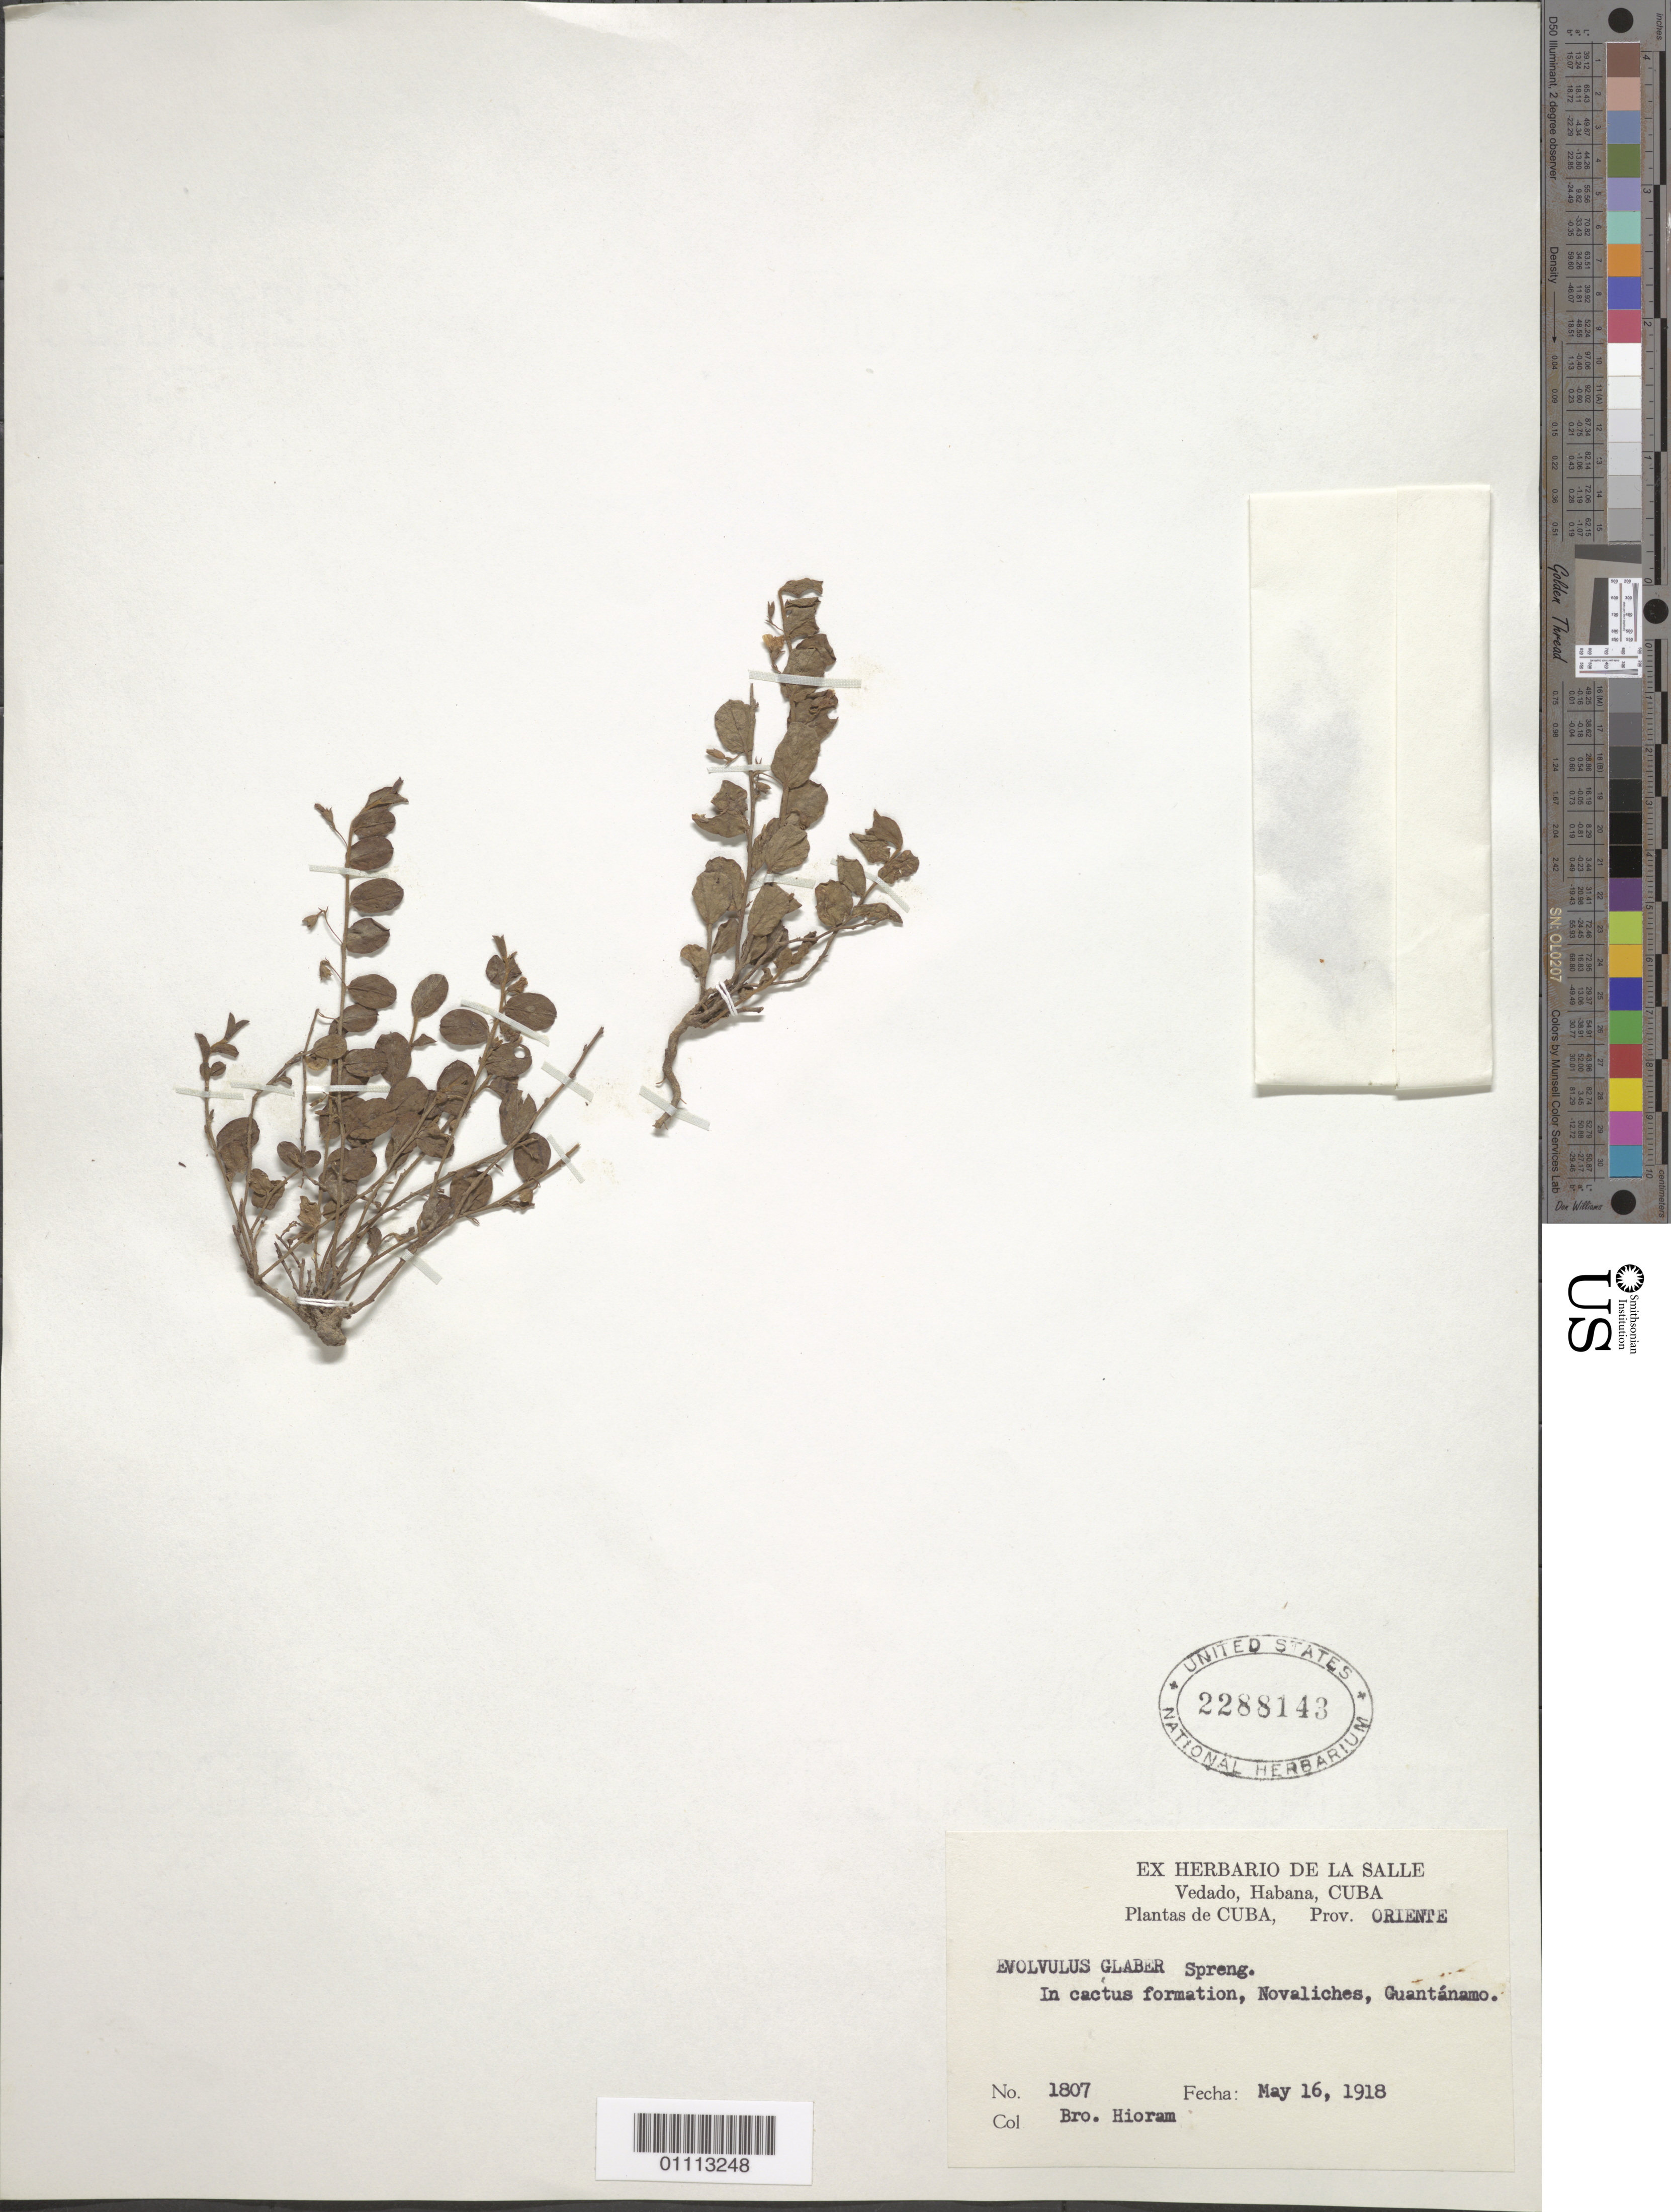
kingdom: Plantae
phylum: Tracheophyta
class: Magnoliopsida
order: Solanales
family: Convolvulaceae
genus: Evolvulus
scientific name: Evolvulus convolvuloides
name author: (Willd. ex Schult.) Stearn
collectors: Bro. Hioram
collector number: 1807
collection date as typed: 16 May 1918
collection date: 1918-05-16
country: Cuba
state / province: Guantánamo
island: Cuba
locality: Novaliches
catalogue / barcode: US 2288143